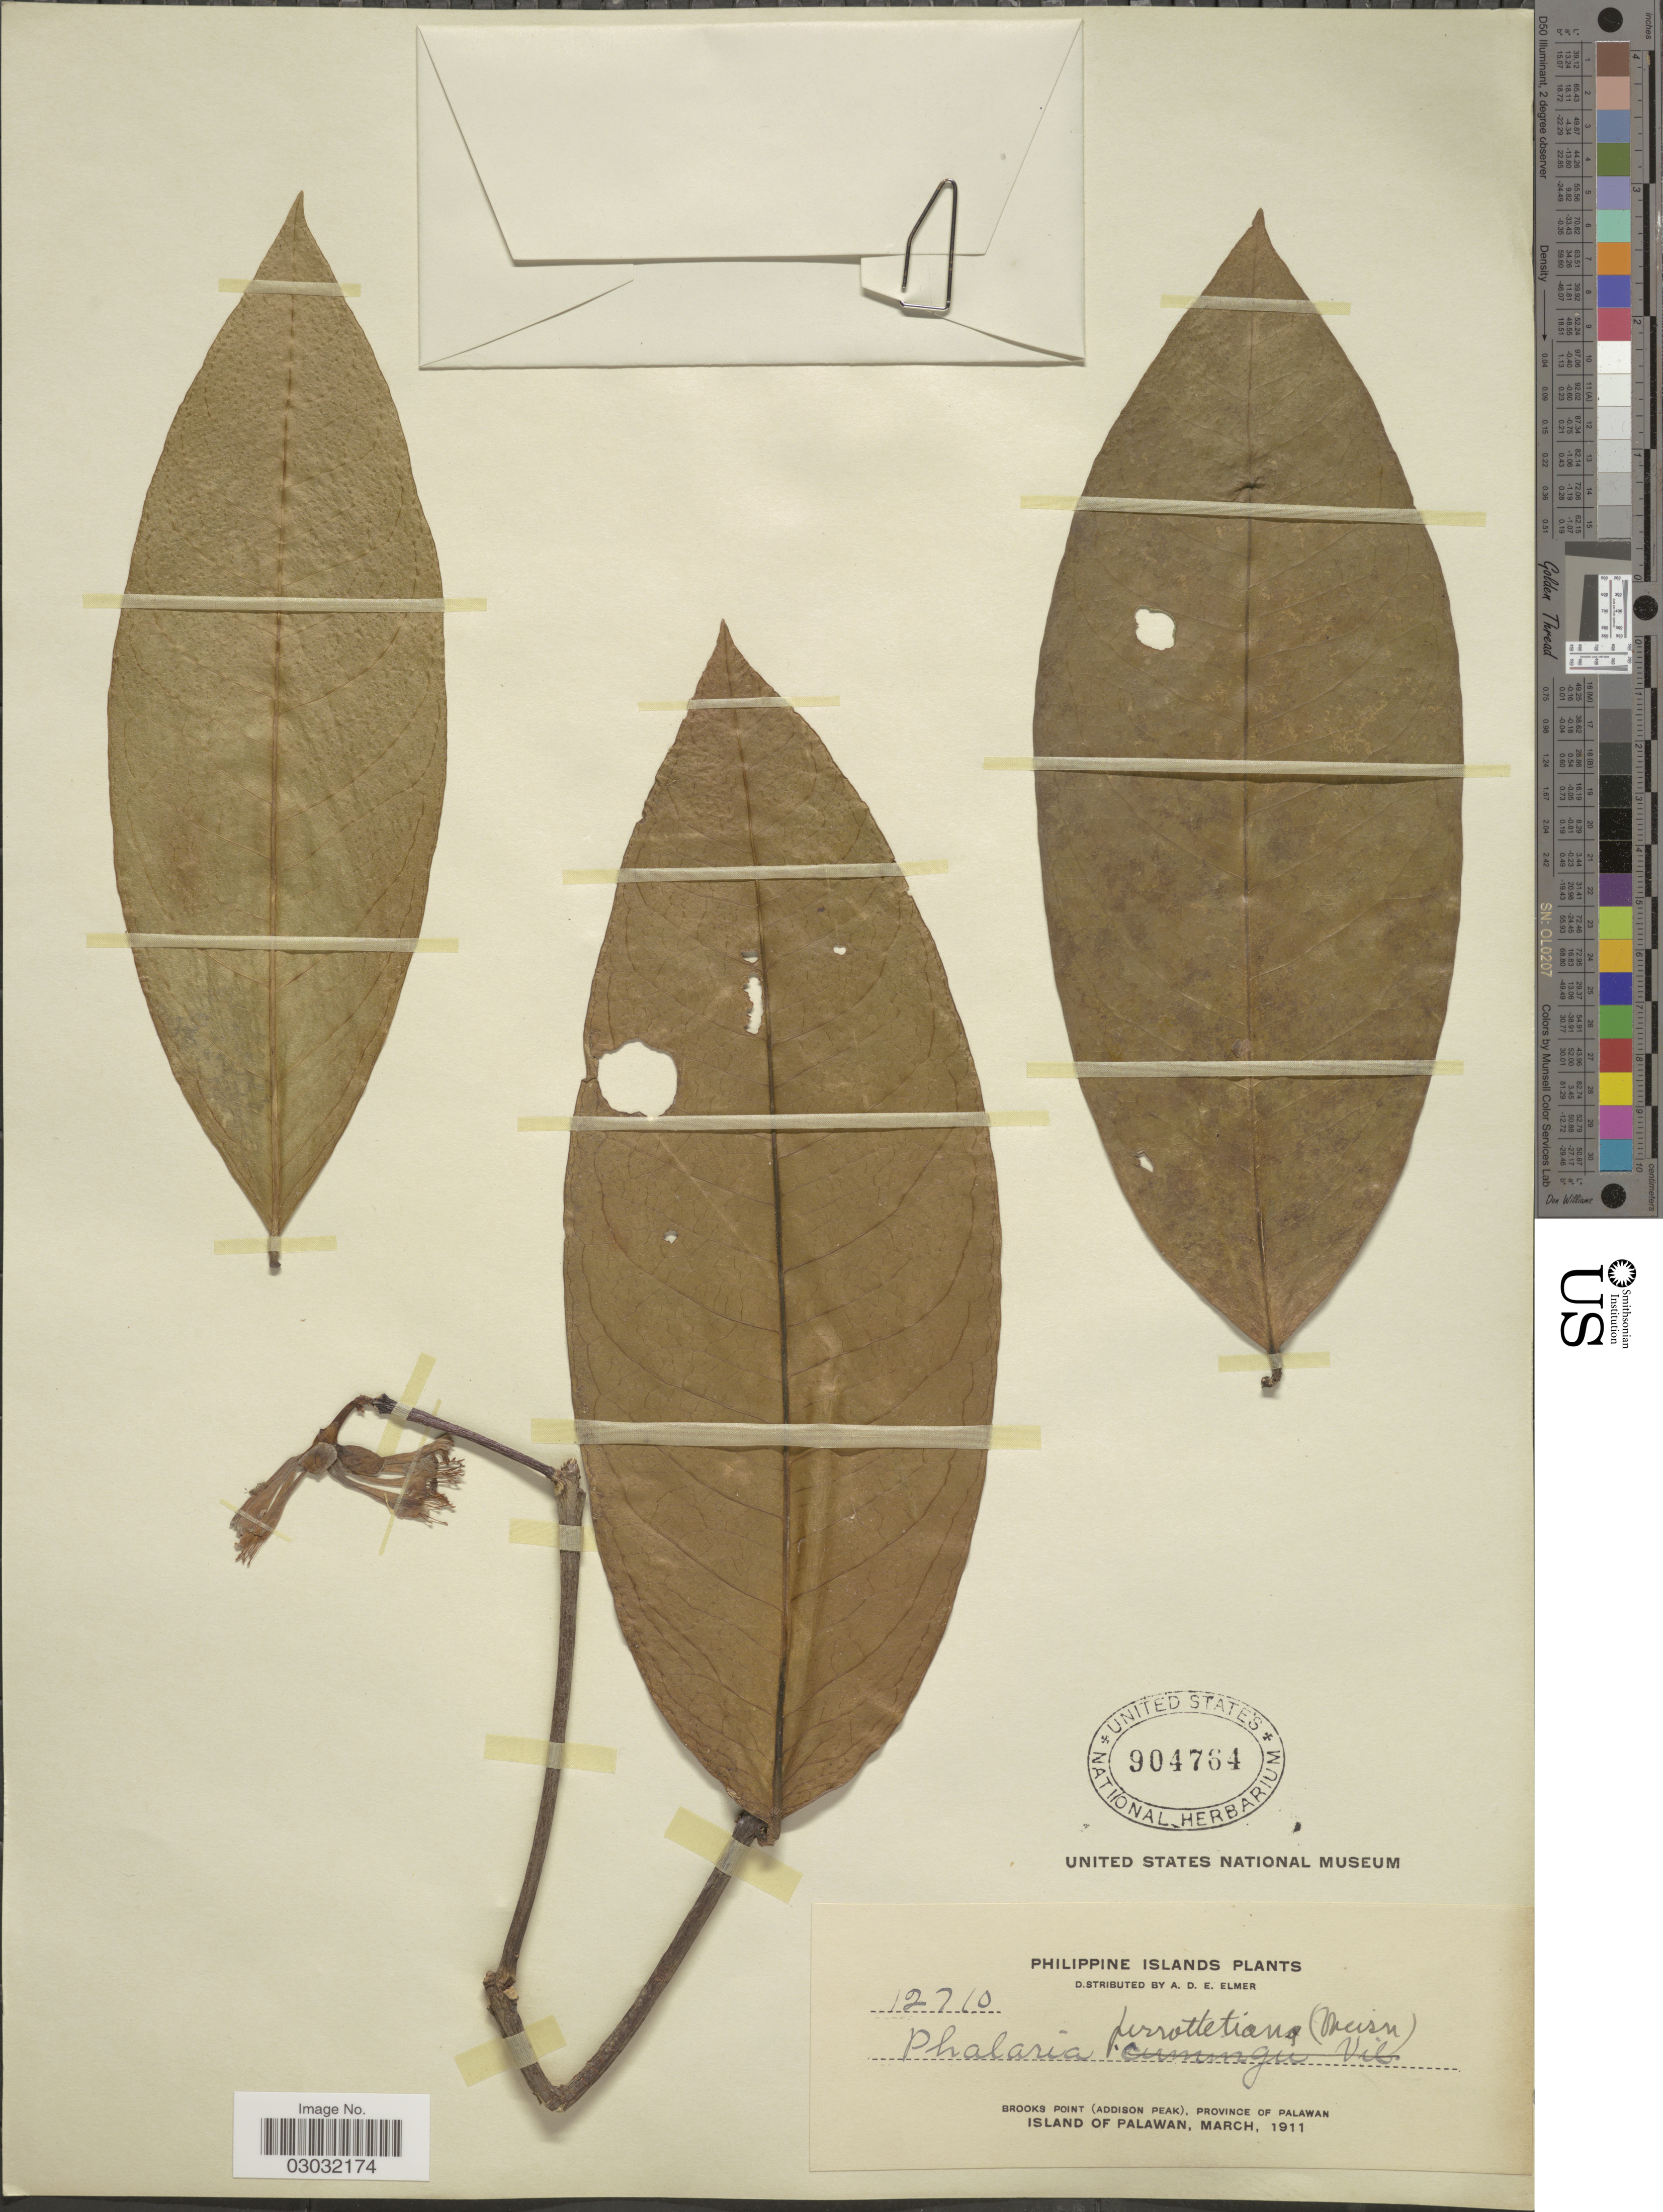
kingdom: Plantae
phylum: Tracheophyta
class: Magnoliopsida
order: Malvales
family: Thymelaeaceae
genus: Phaleria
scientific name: Phaleria perrottetiana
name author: (Decne.) Fern.-Vill.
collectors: A. D. E. Elmer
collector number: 12710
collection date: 1911-03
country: Philippines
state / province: Mimaropa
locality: Brooks Point (Addison Peak), Province of Palawan.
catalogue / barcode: US 904764